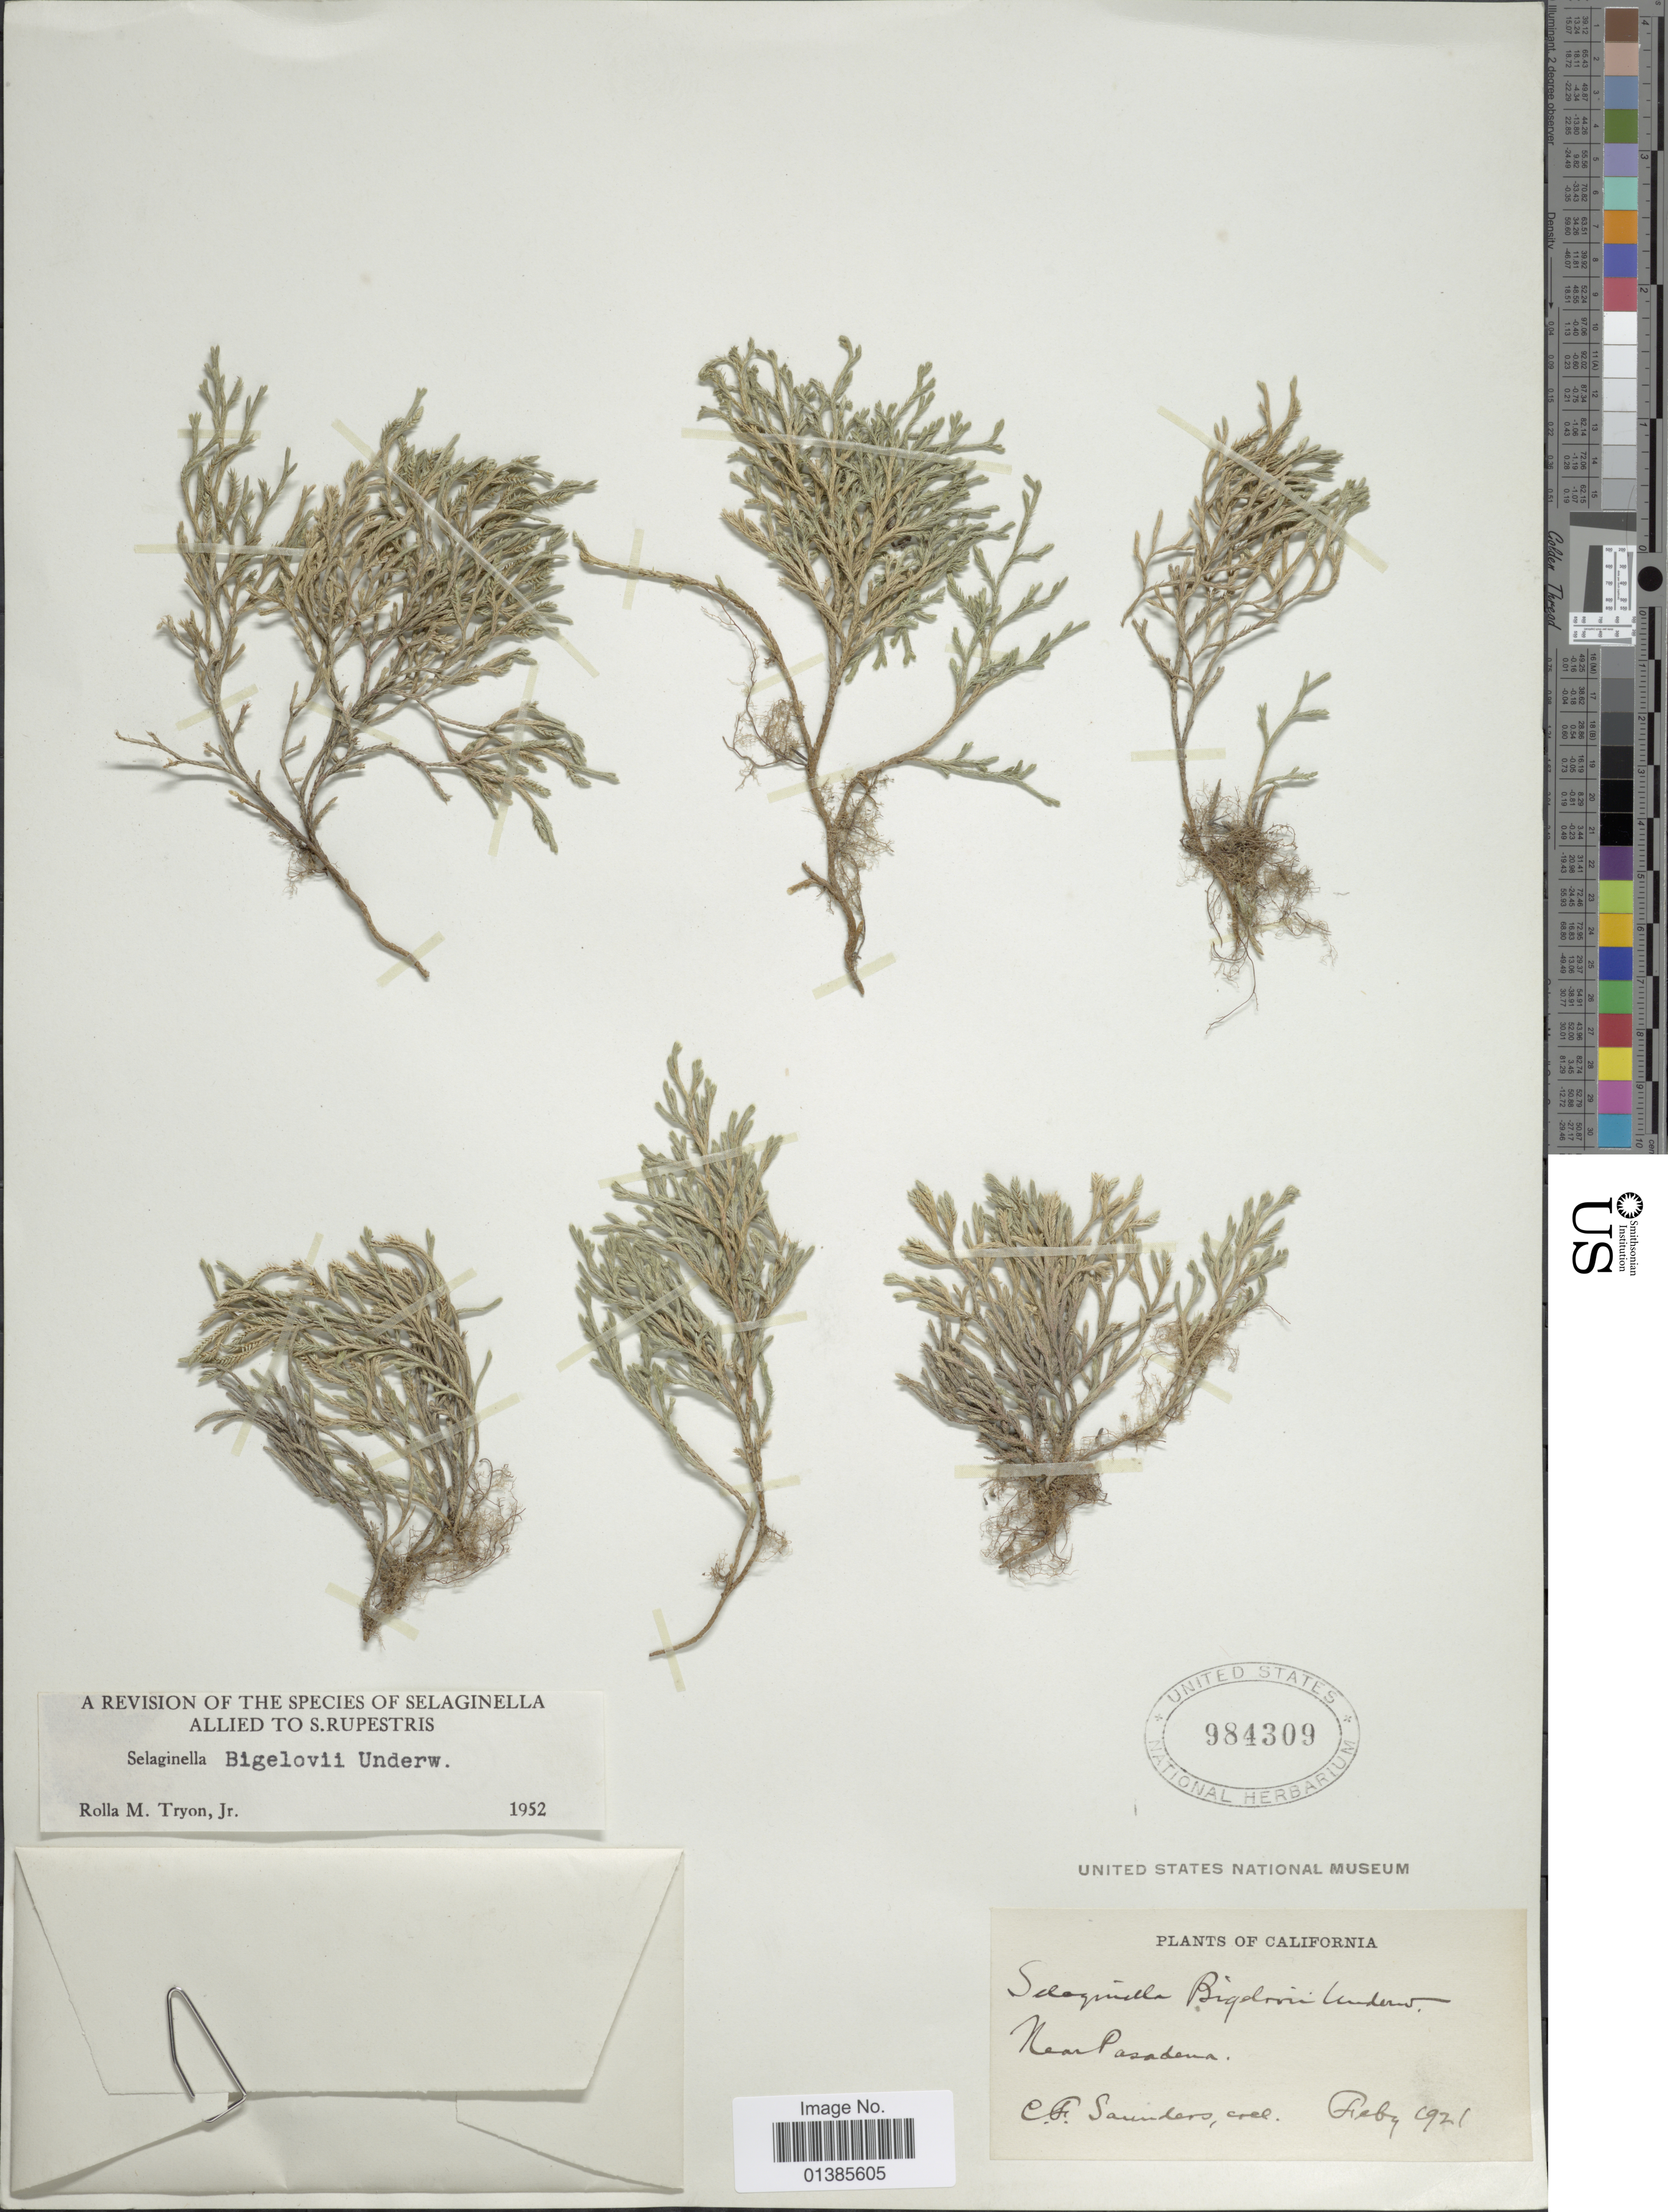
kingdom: Plantae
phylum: Tracheophyta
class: Lycopodiopsida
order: Selaginellales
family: Selaginellaceae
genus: Selaginella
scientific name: Selaginella bigelovii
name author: Underw.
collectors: C.F. Saunders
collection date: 1921-02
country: United States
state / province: California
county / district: Los Angeles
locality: Near Pasadena.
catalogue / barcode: US 984309